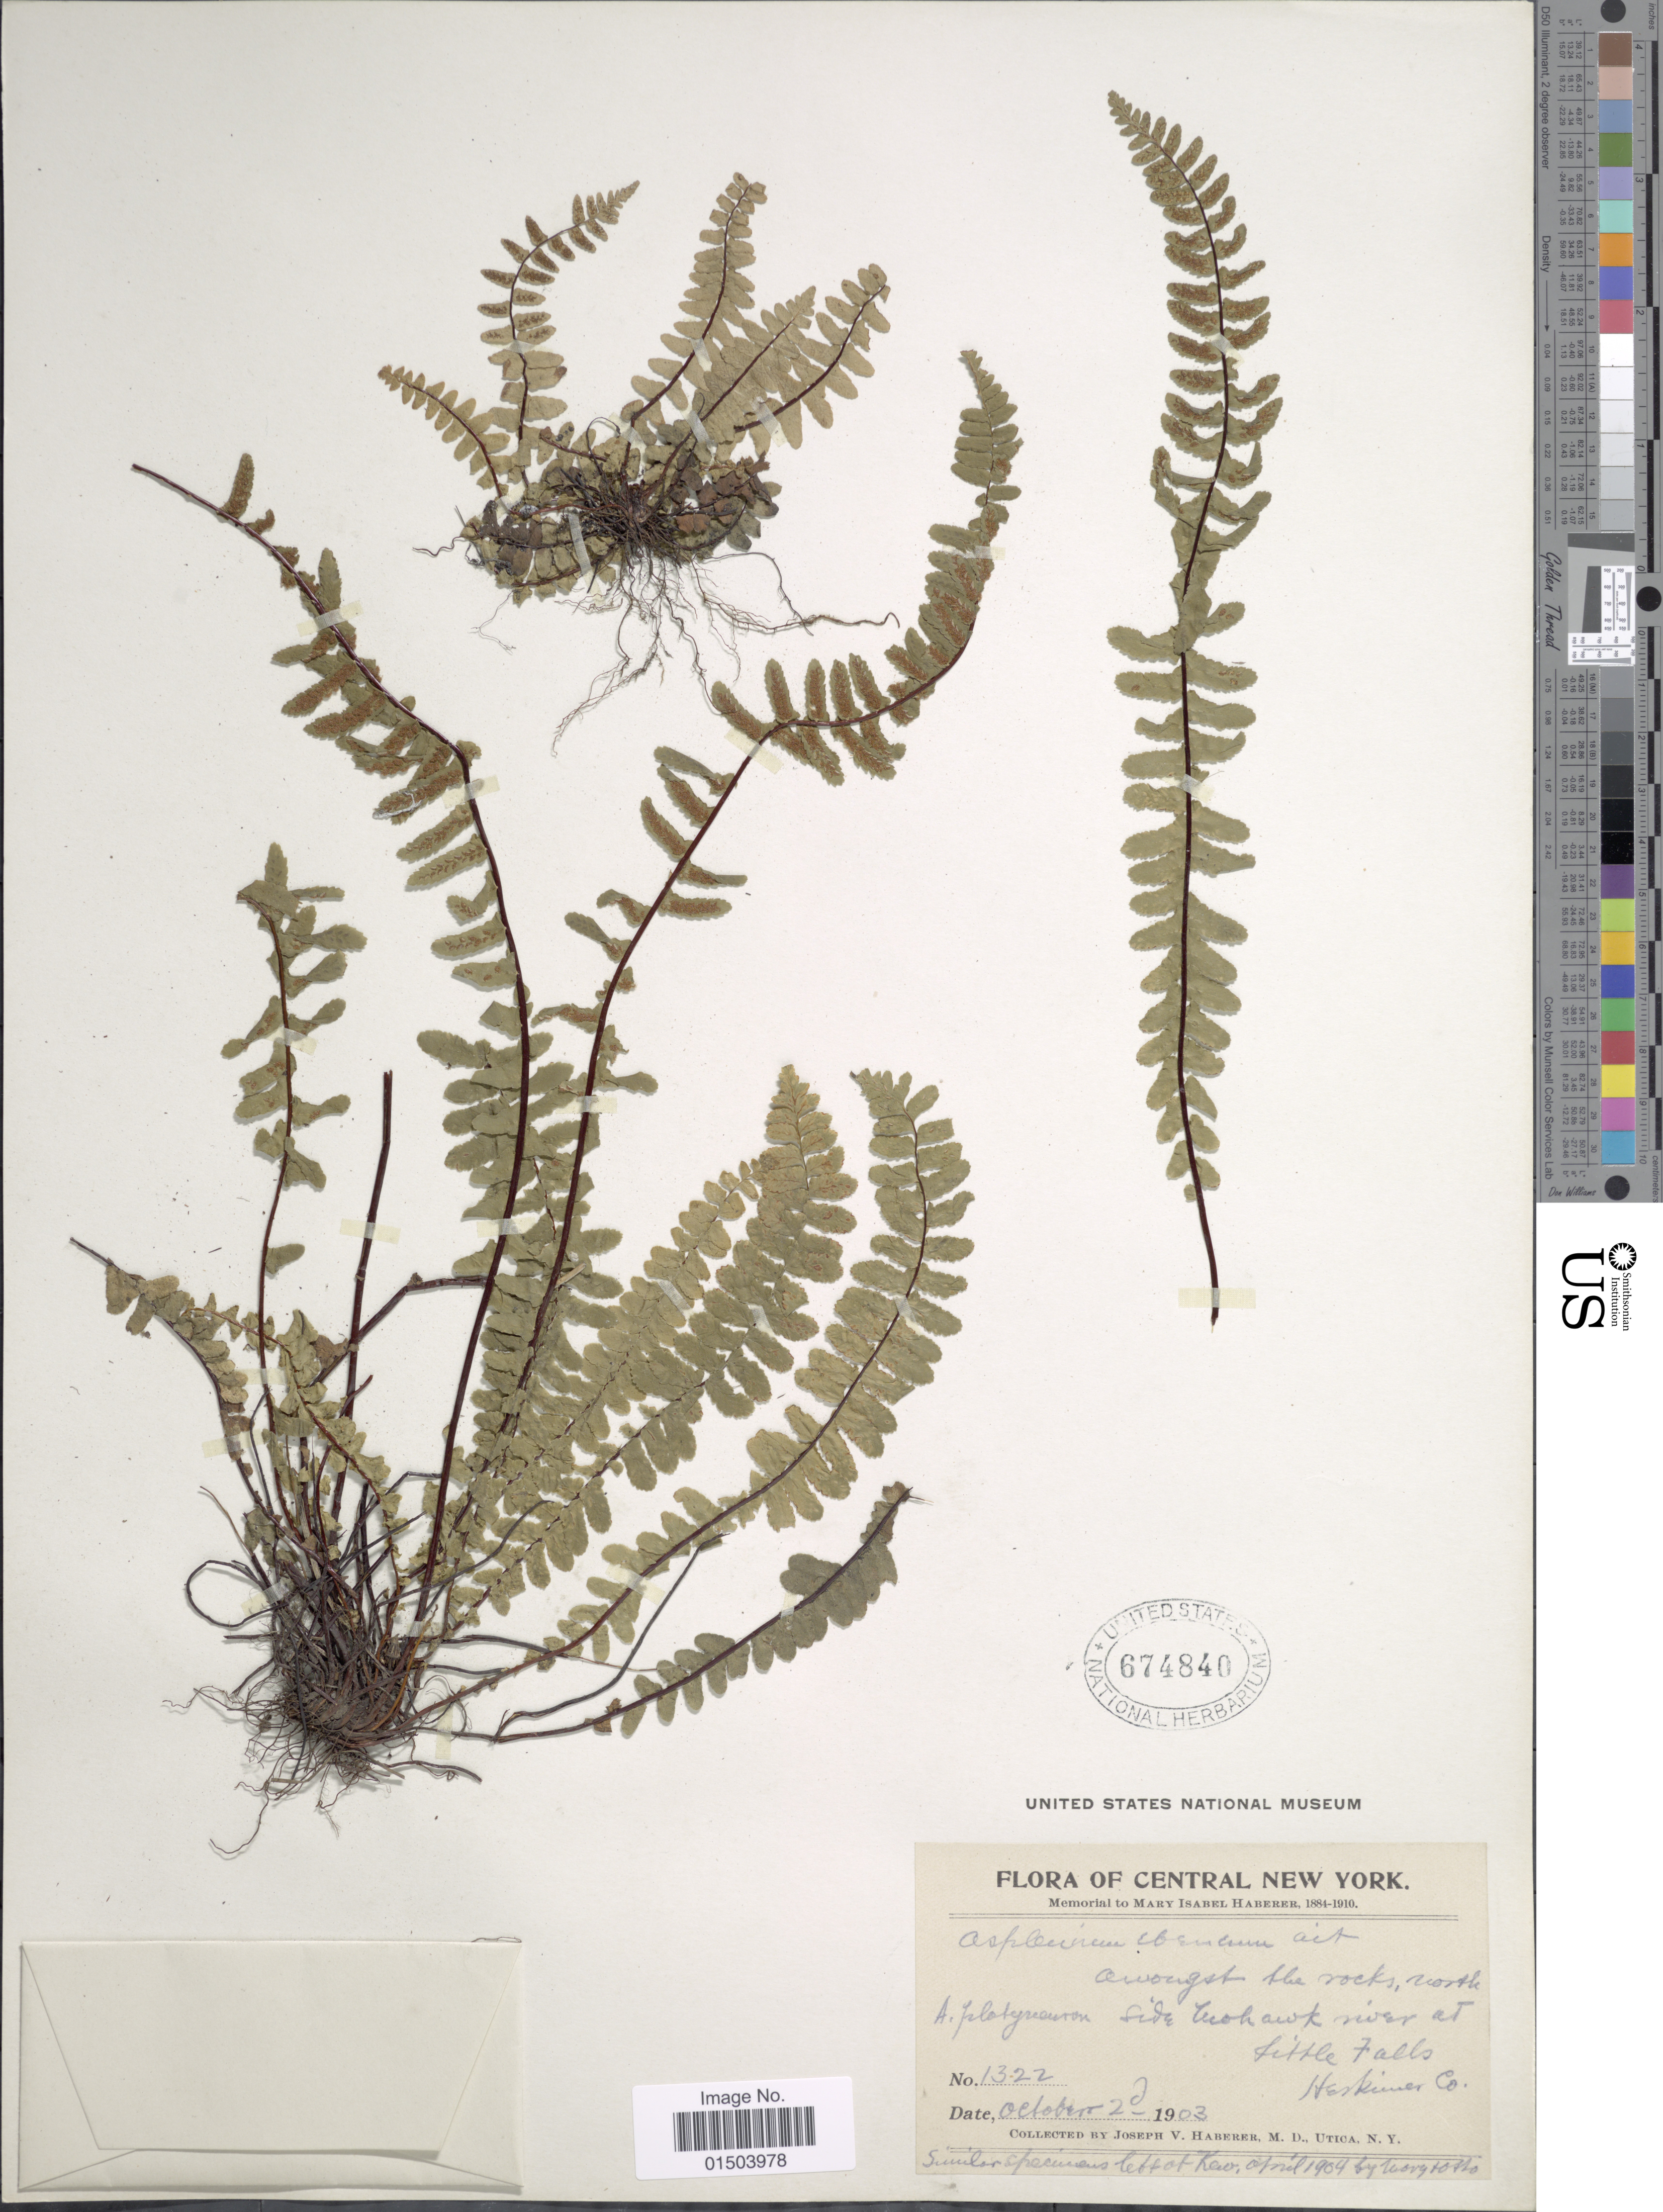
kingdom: Plantae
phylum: Tracheophyta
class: Polypodiopsida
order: Polypodiales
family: Aspleniaceae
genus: Asplenium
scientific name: Asplenium platyneuron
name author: (L.) Britton, Stearns & Poggenb.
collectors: J. V. Haberer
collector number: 1322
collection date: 1903-10-02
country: United States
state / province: New York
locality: Central New York. Side Mohawk River at Little Falls, Heskimer Co.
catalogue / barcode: US 674840